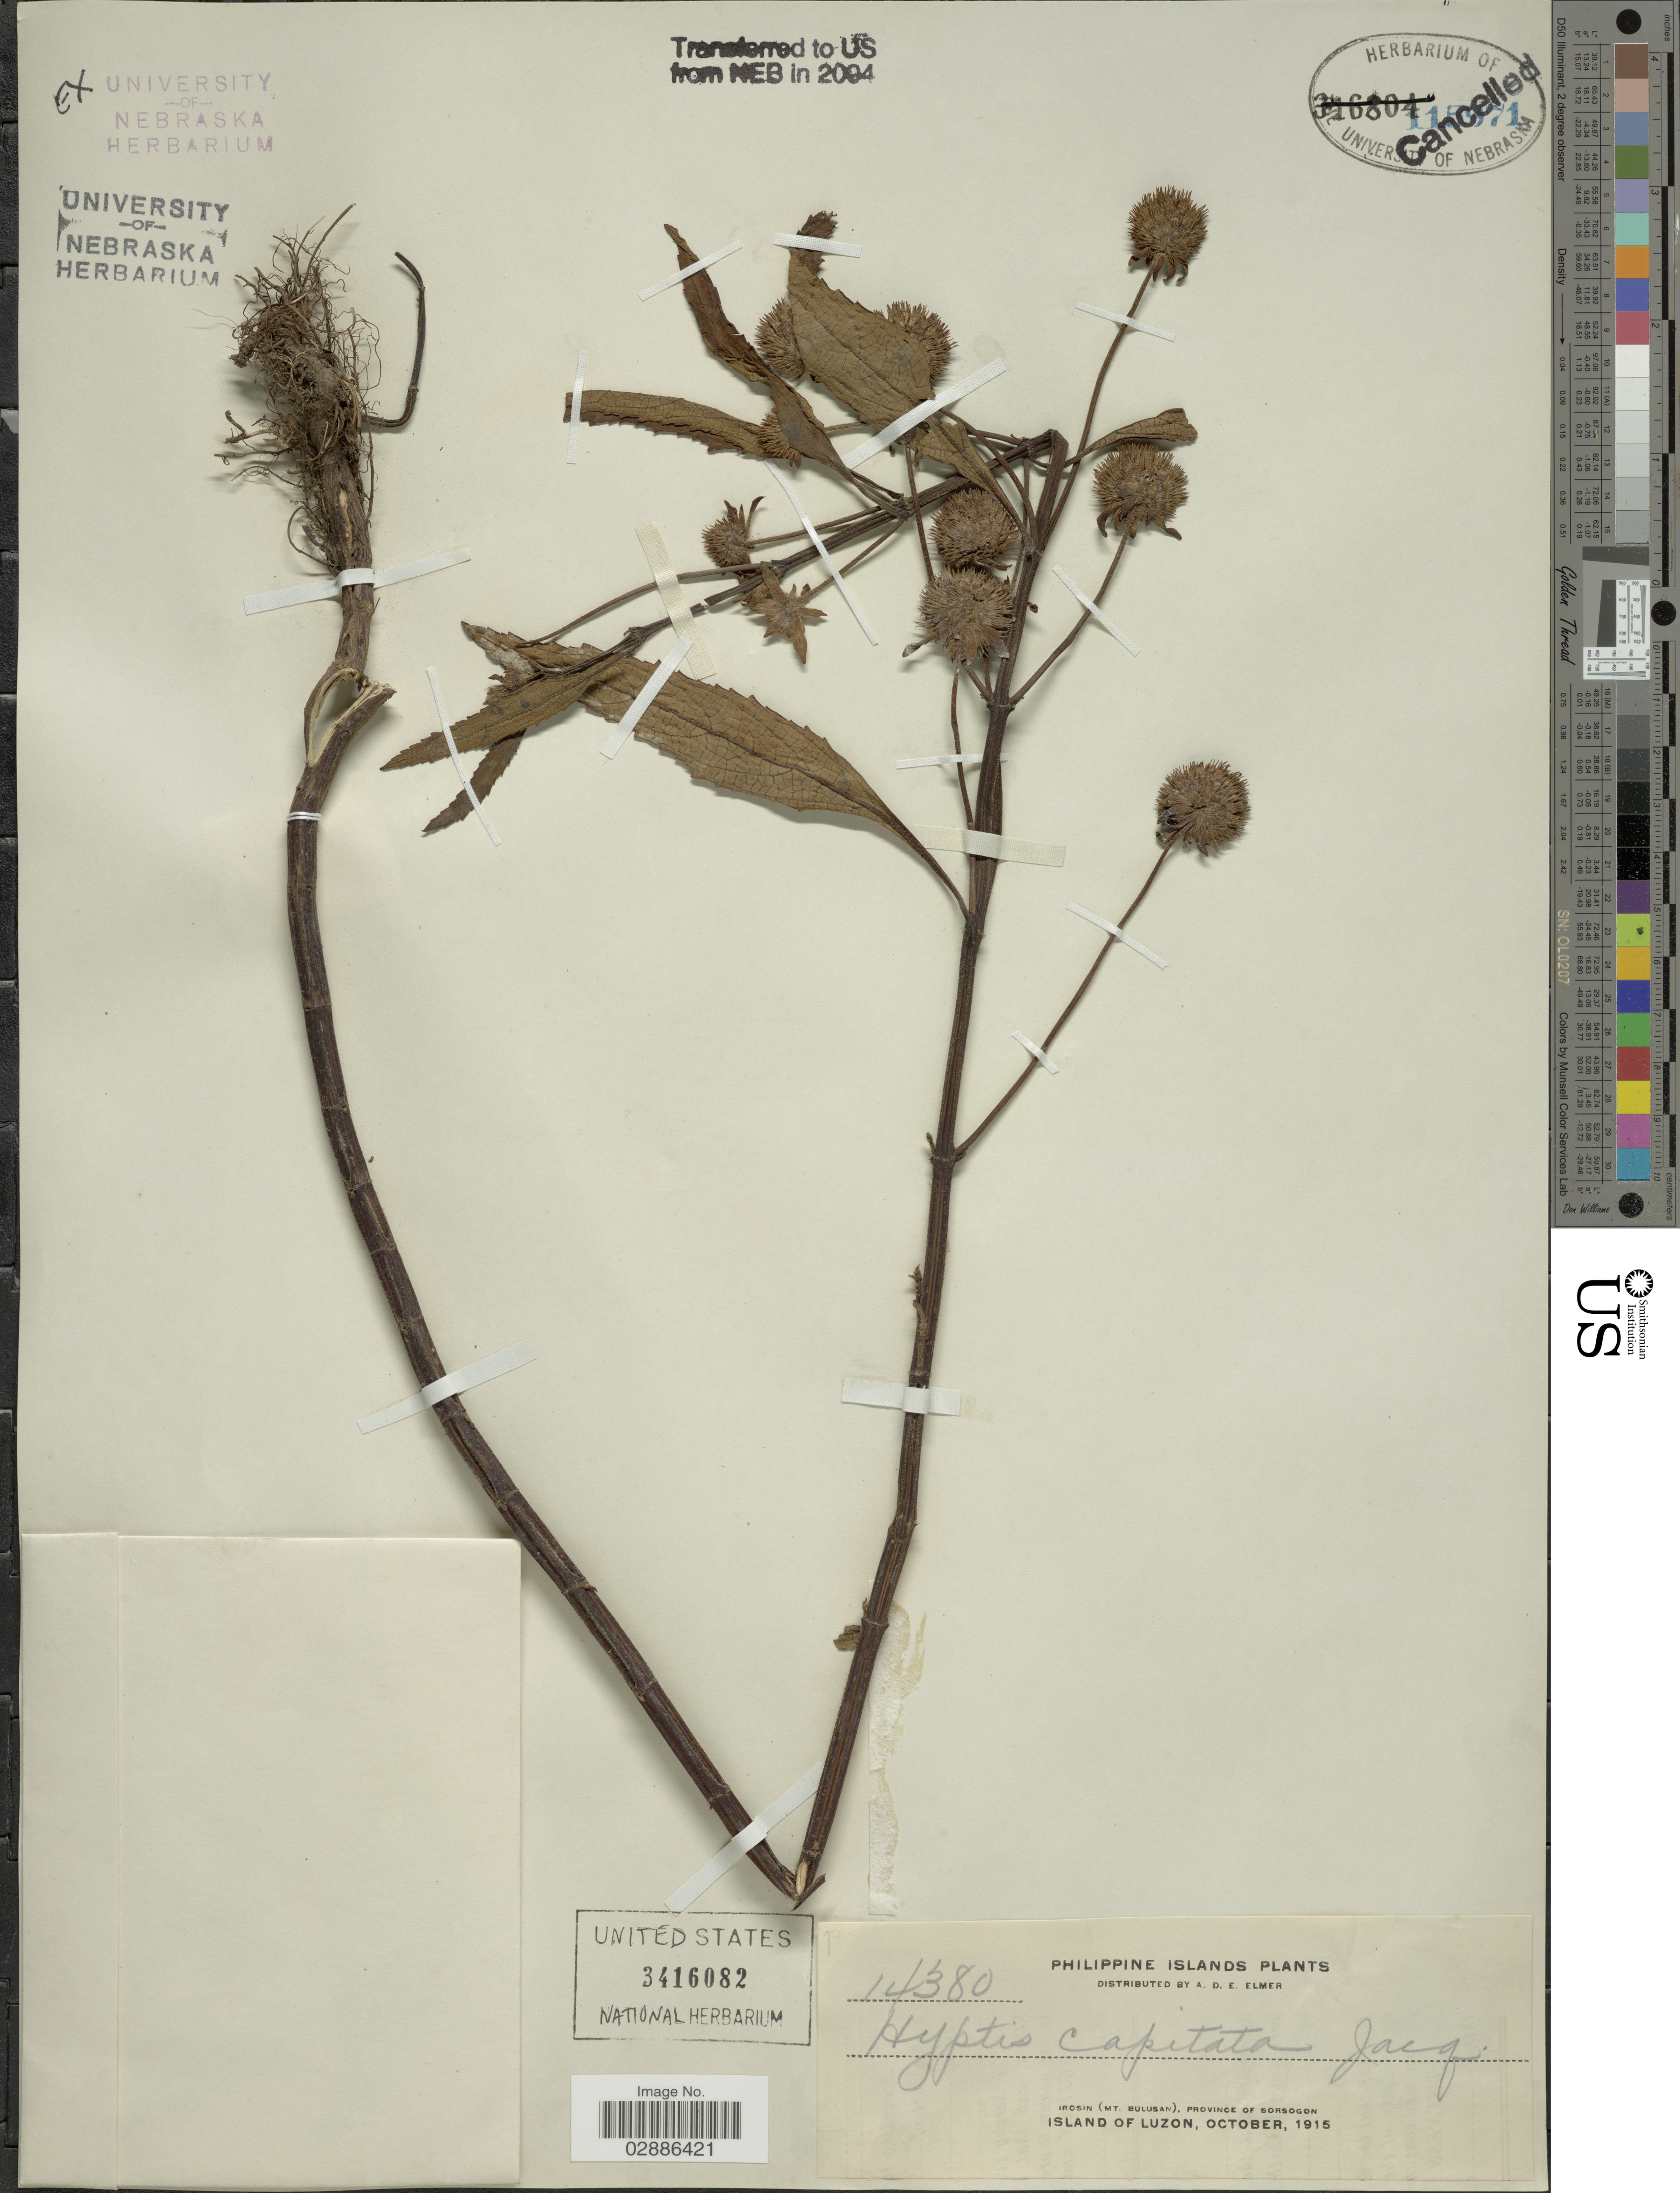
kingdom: Plantae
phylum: Tracheophyta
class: Magnoliopsida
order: Lamiales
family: Lamiaceae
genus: Hyptis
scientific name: Hyptis capitata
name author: Jacq.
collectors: A. D. E. Elmer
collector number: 14380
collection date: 1915-10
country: Philippines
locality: Irosin (Mt. Bulusan), Province of Sorsogon, Island of Luzon.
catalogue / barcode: US 3416082